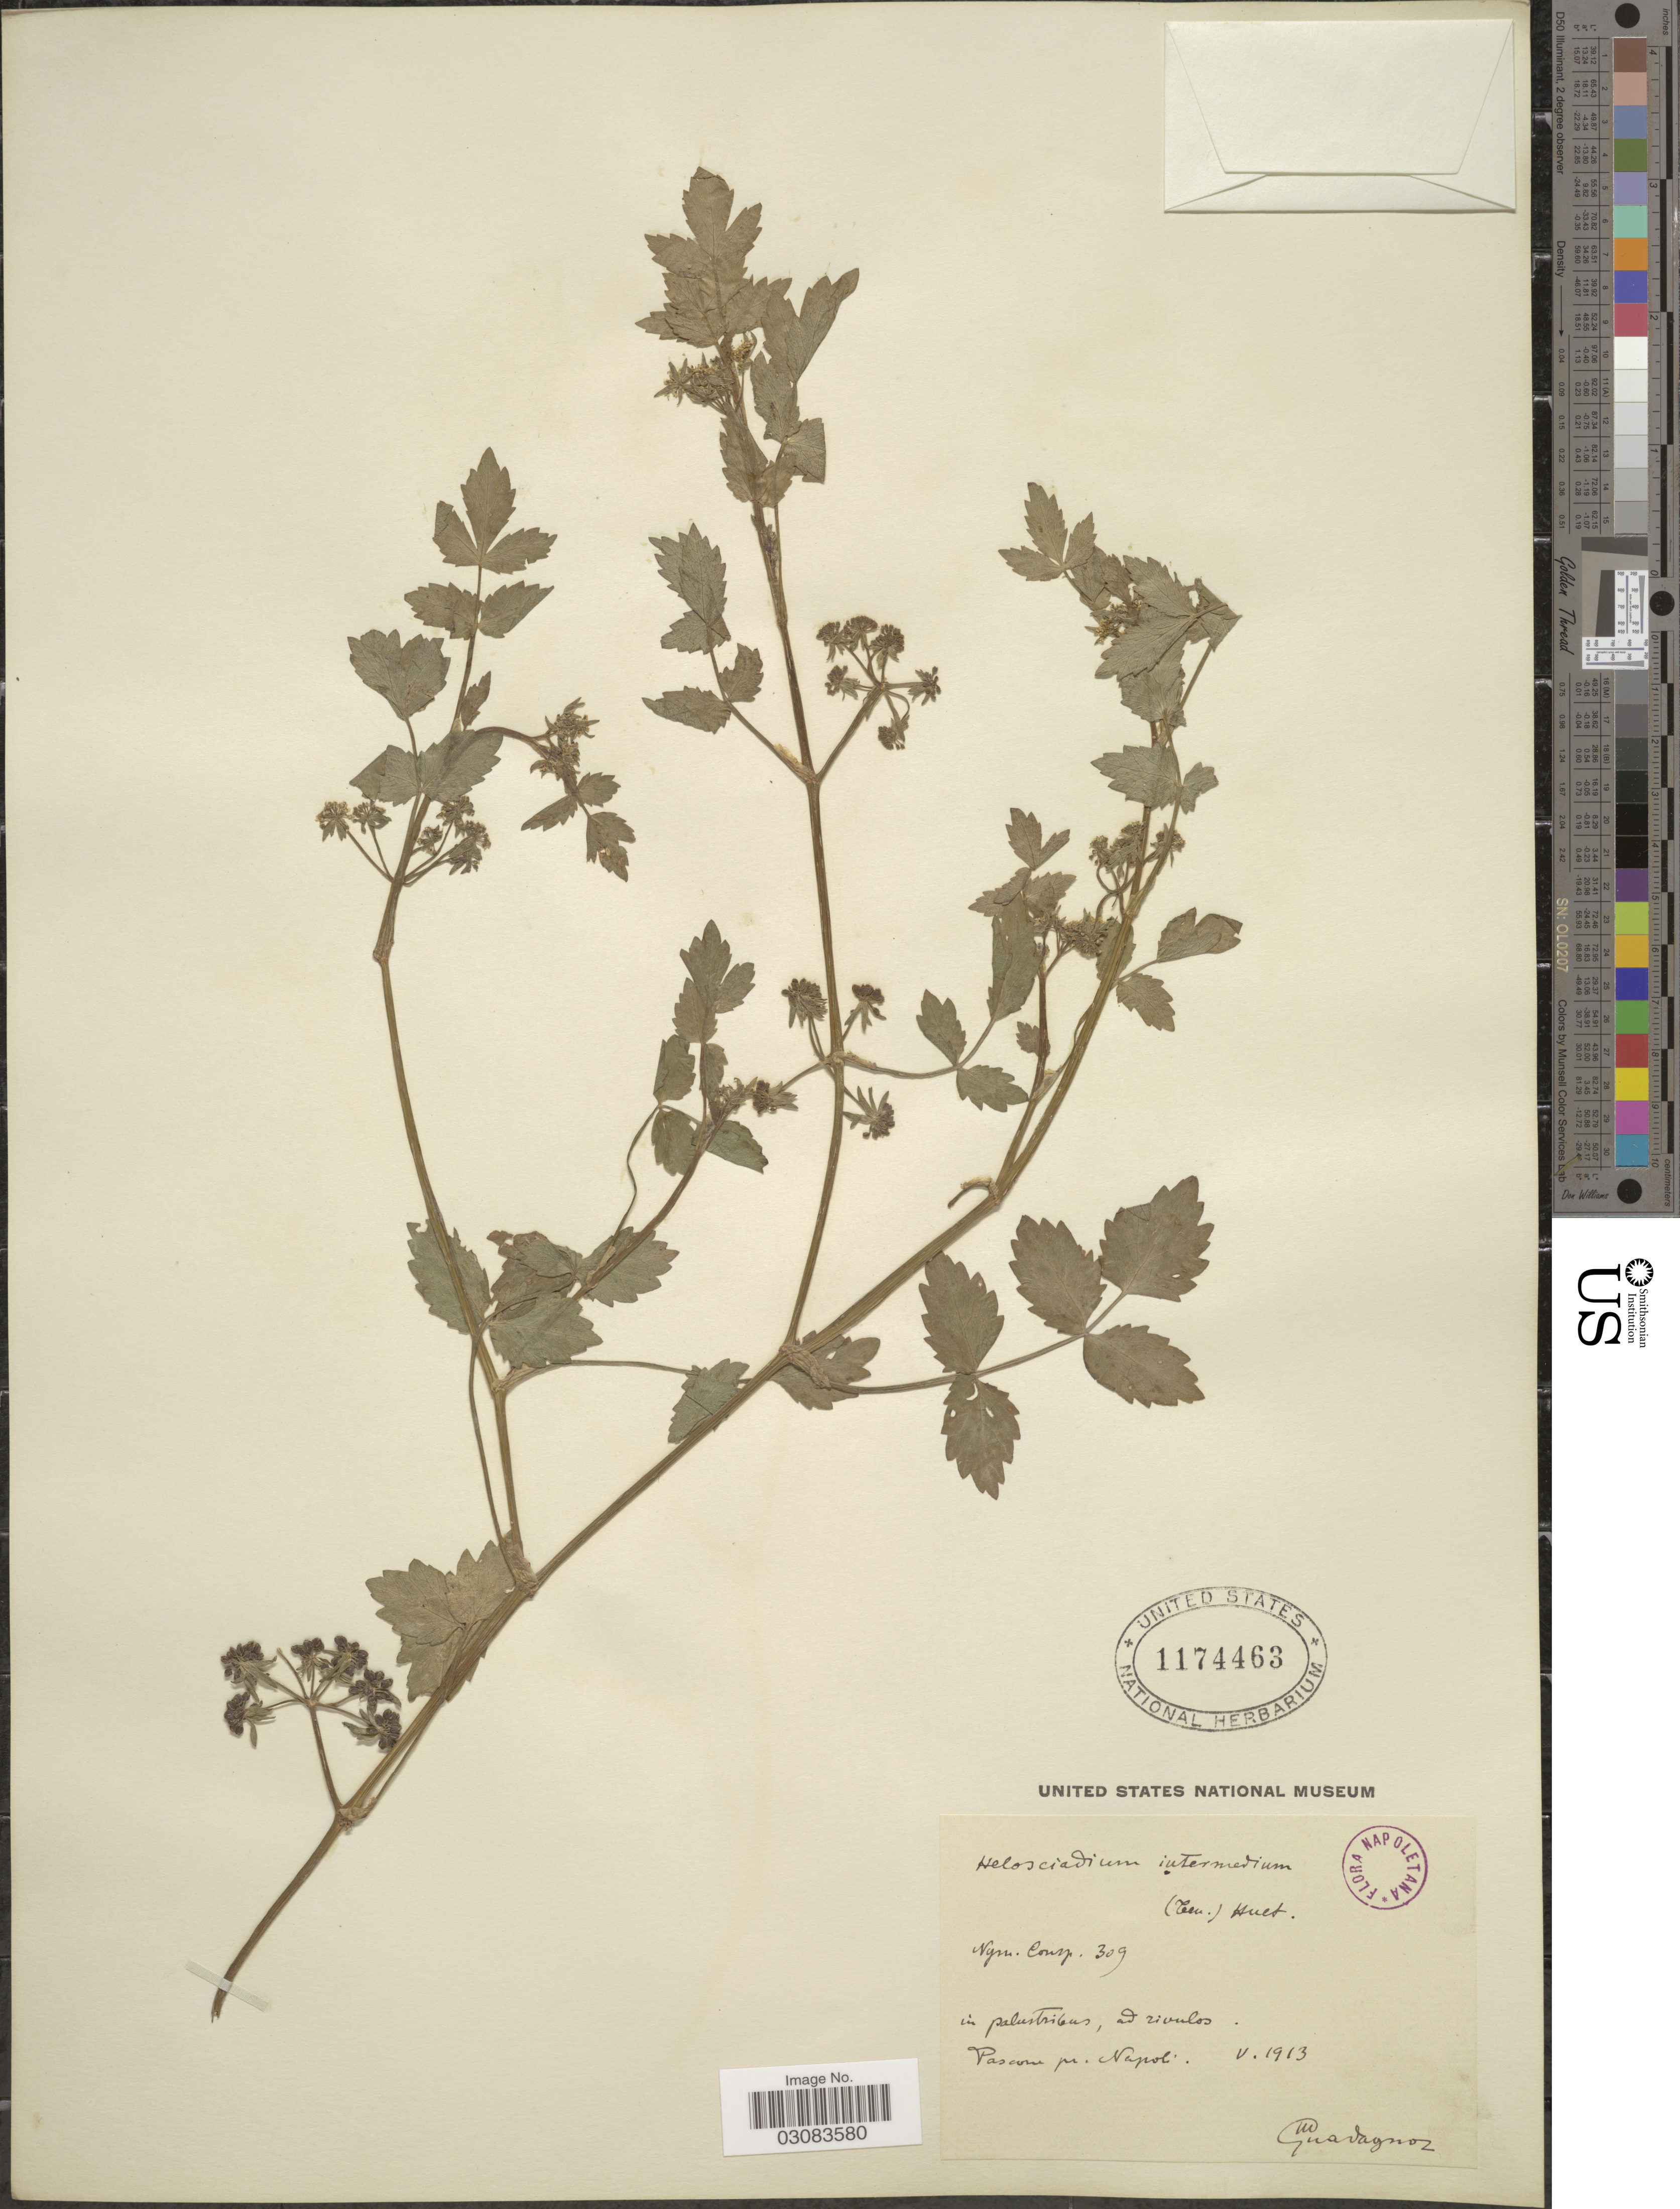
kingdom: Plantae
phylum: Tracheophyta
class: Magnoliopsida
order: Apiales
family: Apiaceae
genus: Helosciadium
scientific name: Helosciadium intermedium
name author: Ten. ex Nyman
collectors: Guadagno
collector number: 309?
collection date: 1913-05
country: Italy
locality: In palustribus, ad rivulos. Pascou [interpreted] pr. Napoli.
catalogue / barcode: US 1174463